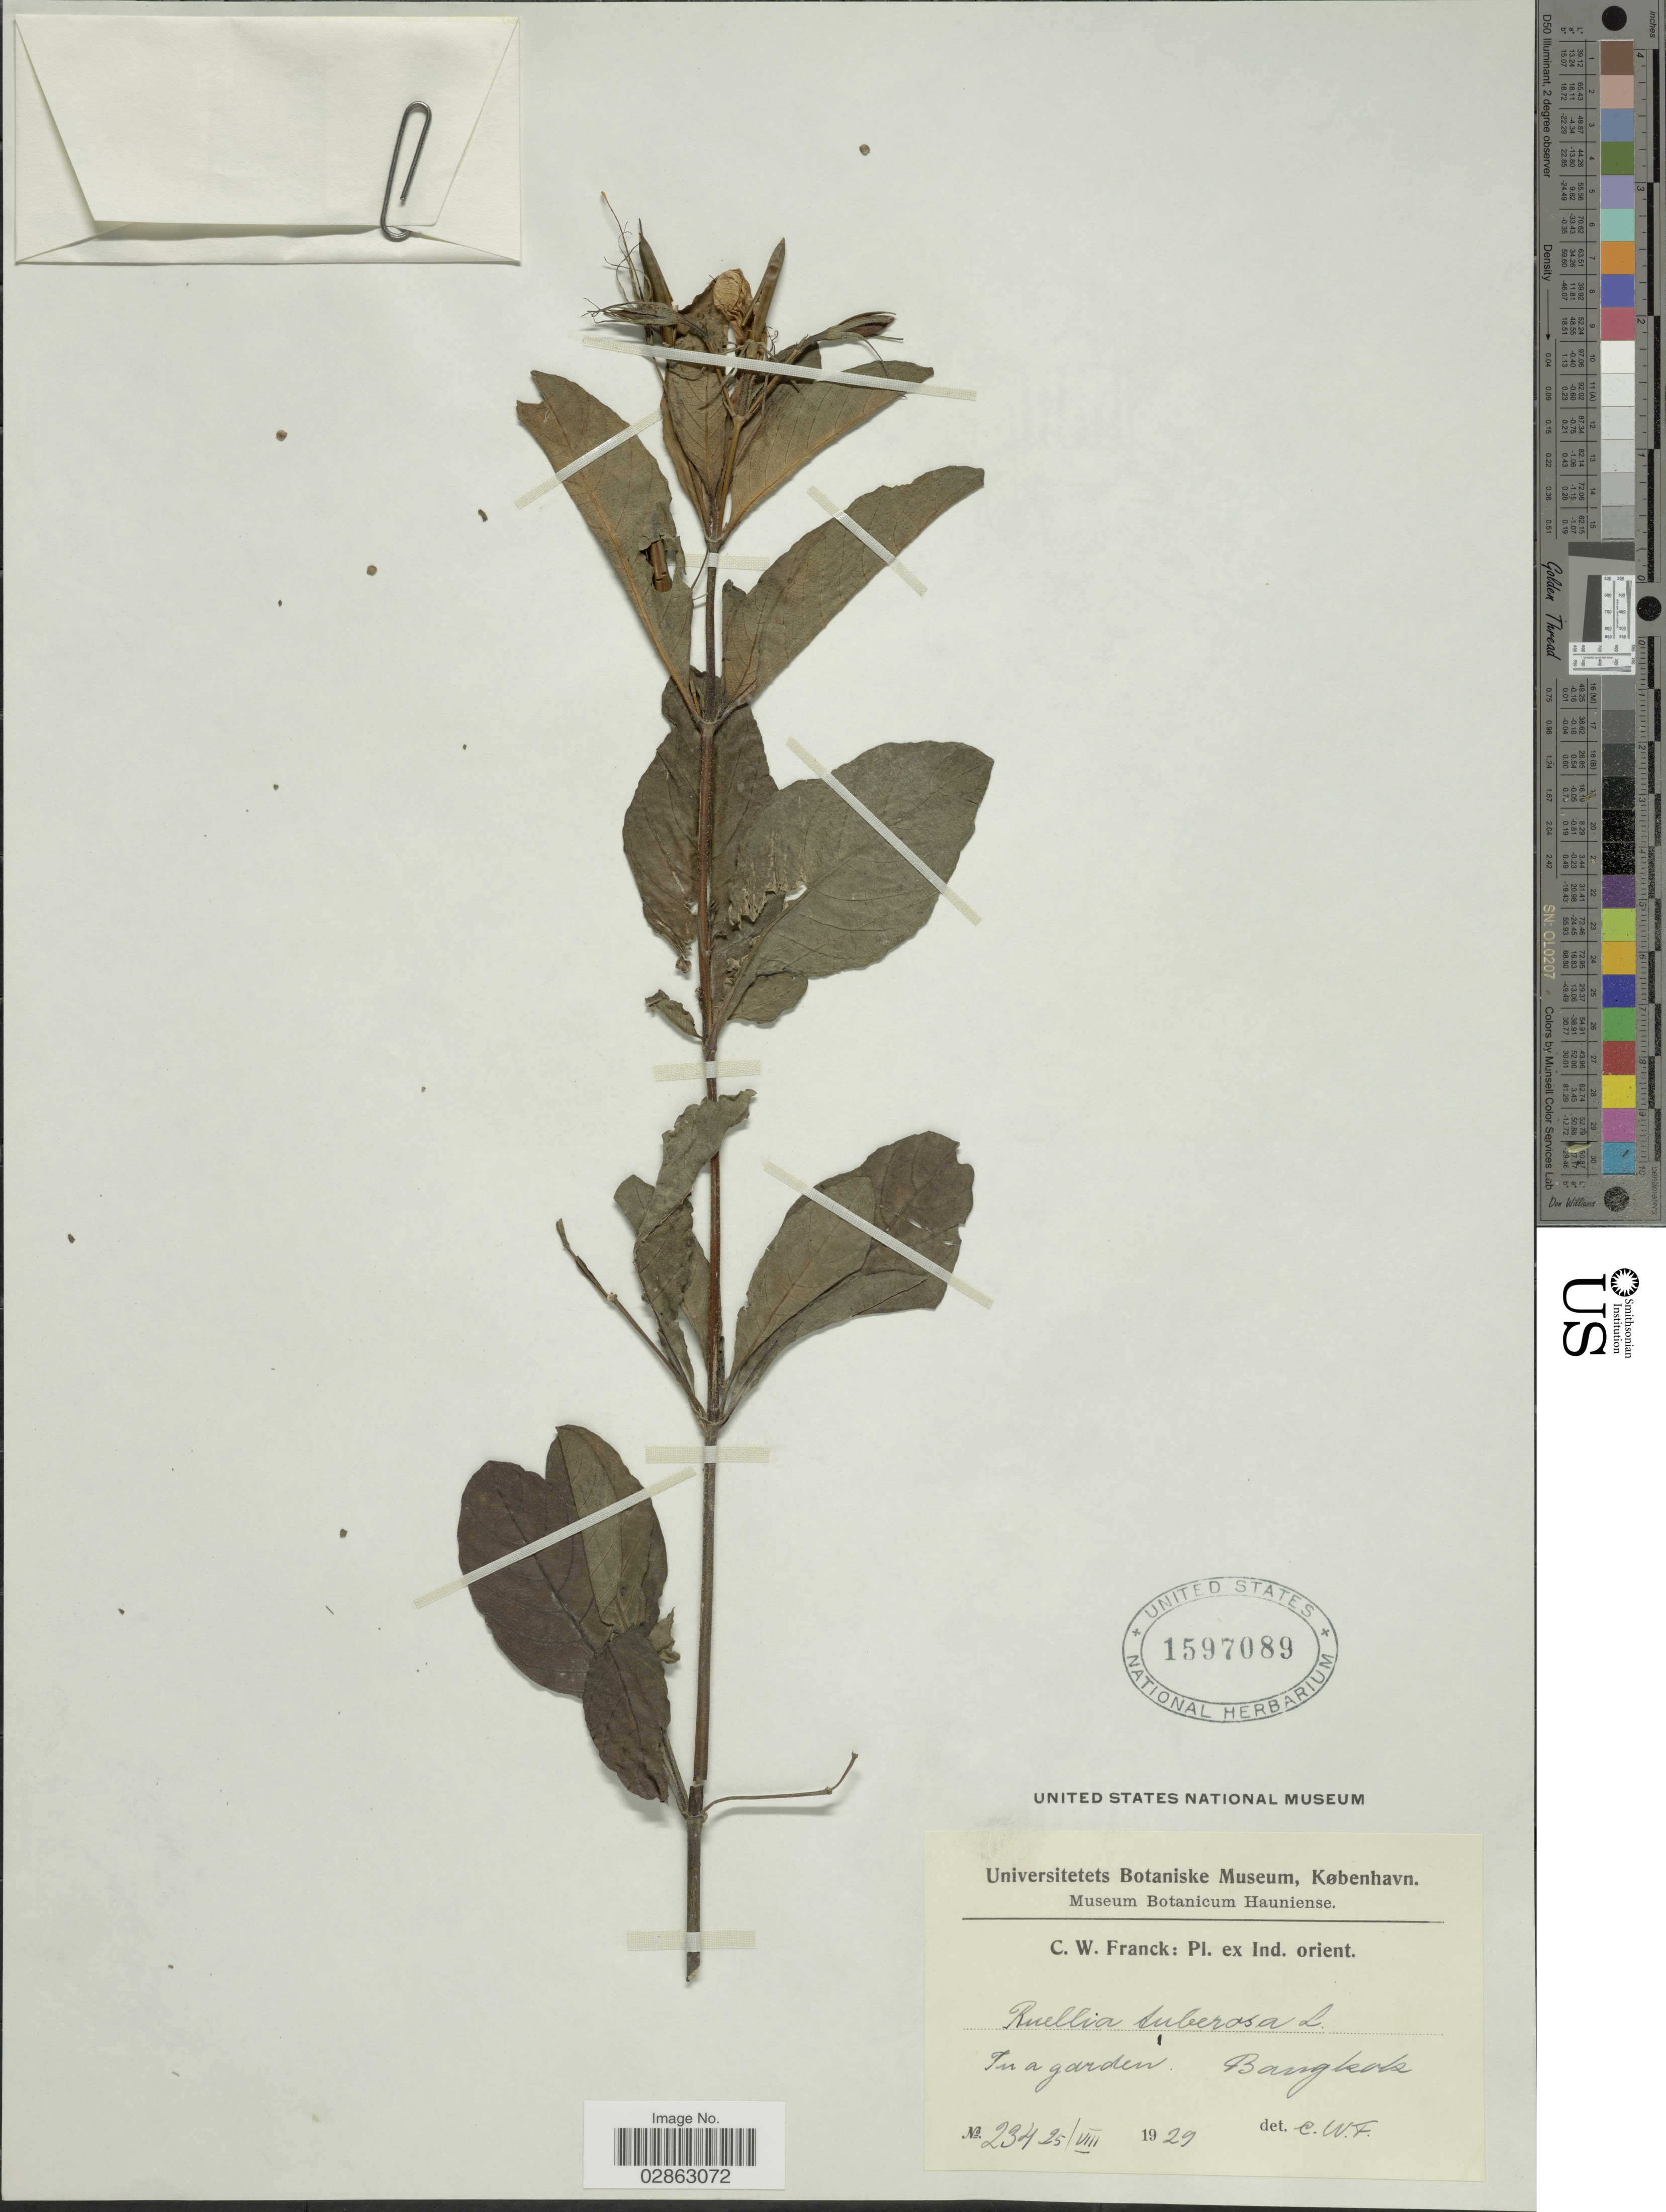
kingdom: Plantae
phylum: Tracheophyta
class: Magnoliopsida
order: Lamiales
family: Acanthaceae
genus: Ruellia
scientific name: Ruellia tuberosa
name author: L.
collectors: C. Franck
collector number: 234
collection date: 1929-08-25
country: Thailand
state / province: Bangkok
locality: In a garden. Ind. orient.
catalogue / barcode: US 1597089